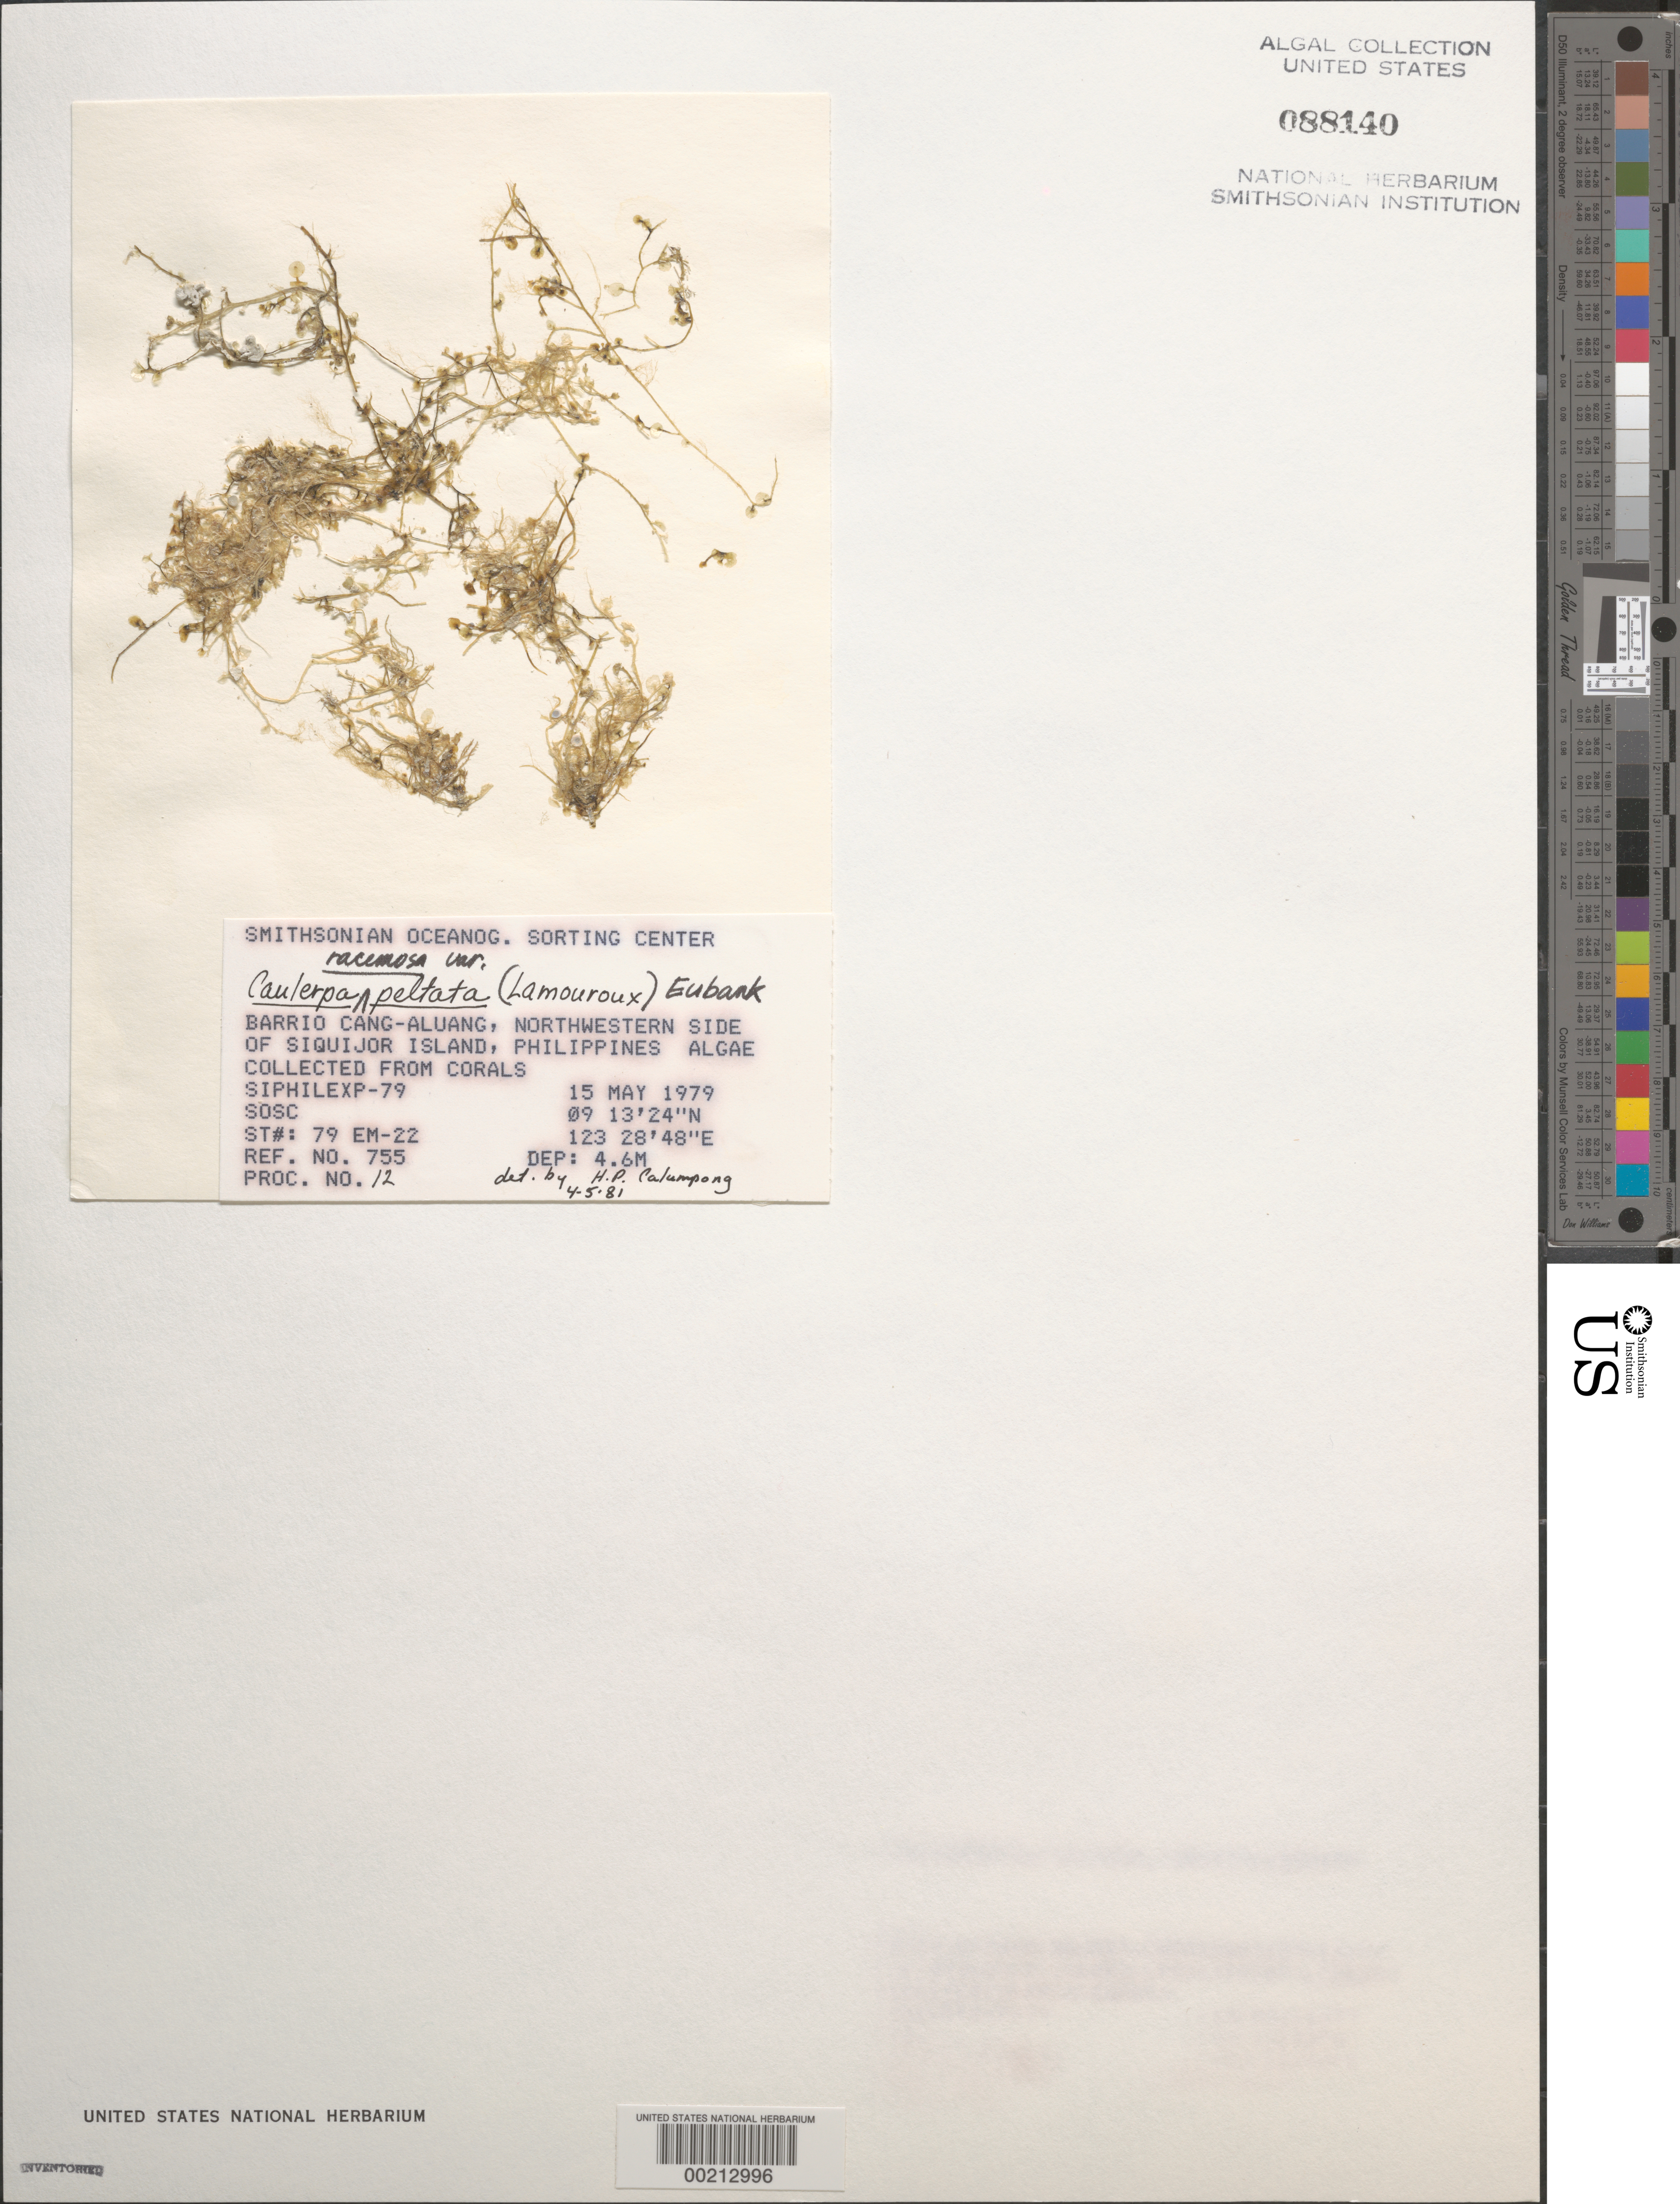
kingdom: Plantae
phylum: Chlorophyta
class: Ulvophyceae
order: Bryopsidales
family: Caulerpaceae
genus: Caulerpa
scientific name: Caulerpa racemosa var. peltata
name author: (J.V.Lamouroux) Eubank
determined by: Calumpong, H. P.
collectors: SOSC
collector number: Station 79 Em-22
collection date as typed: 15 May 1979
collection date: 1979-05-15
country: Philippines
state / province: Central Visayas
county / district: Siquijor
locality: Visayan, Barrio cang-aluang, siquijor island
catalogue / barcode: US 88140